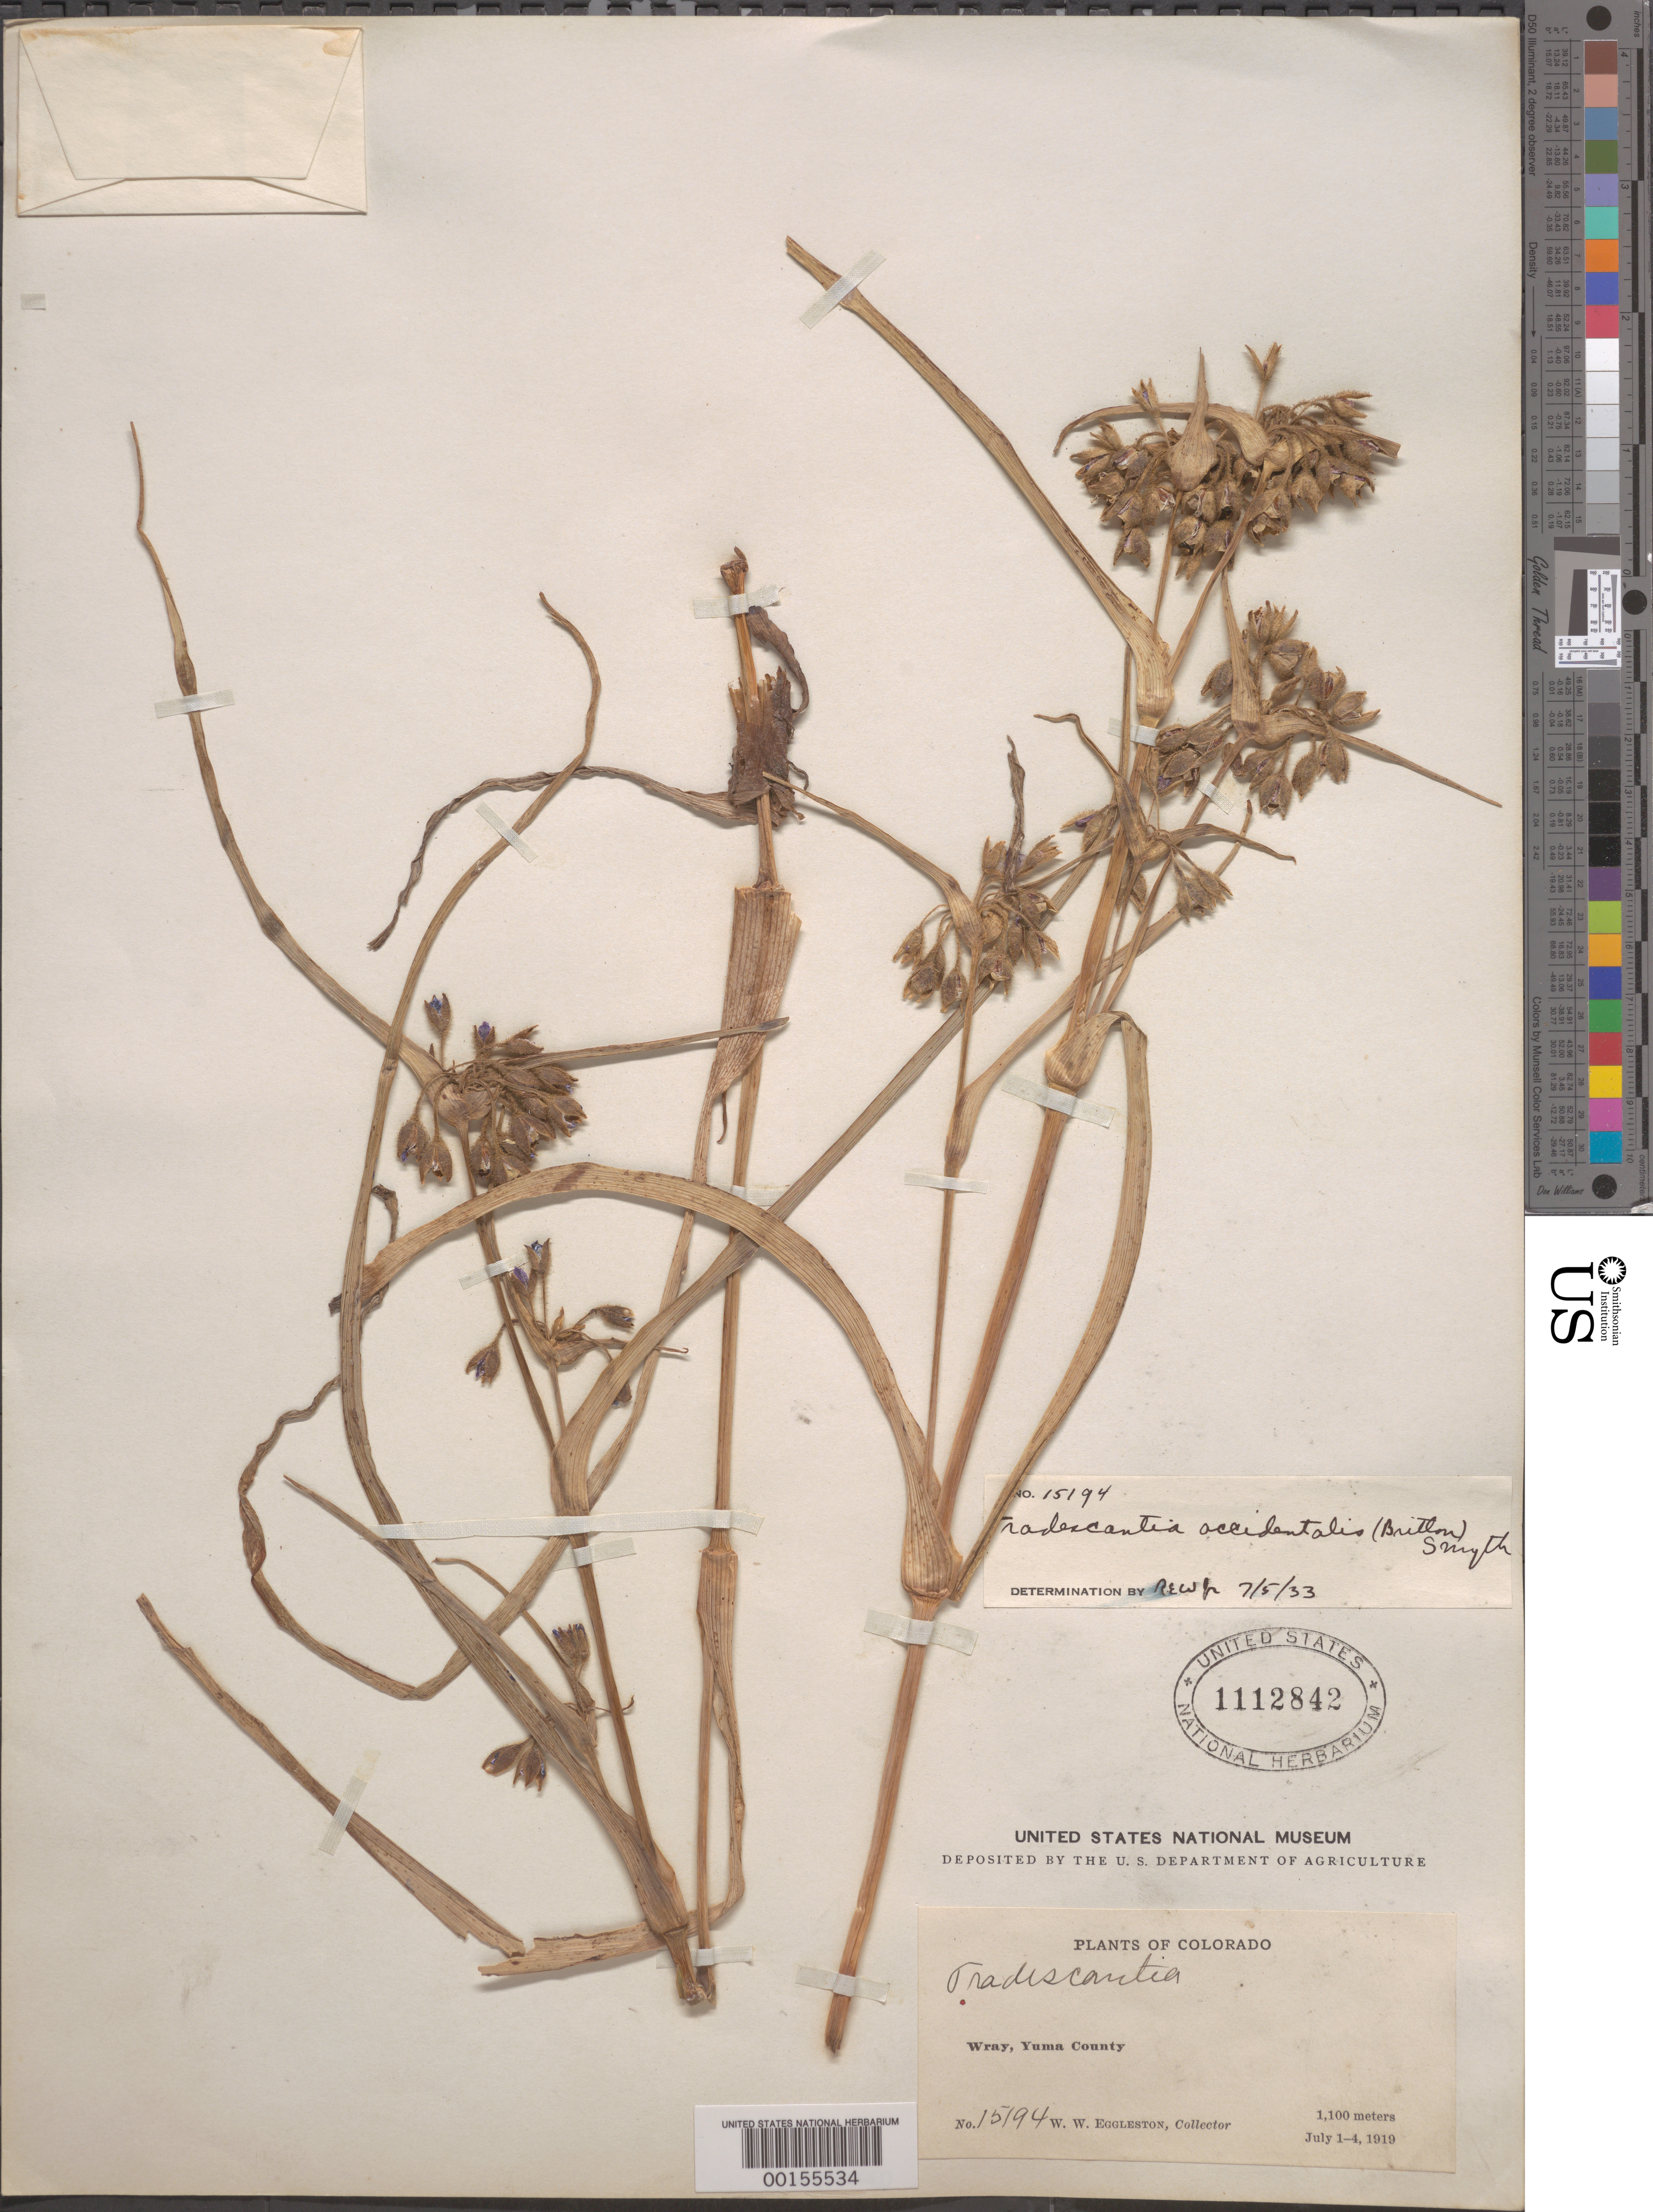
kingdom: Plantae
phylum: Tracheophyta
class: Liliopsida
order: Commelinales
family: Commelinaceae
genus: Tradescantia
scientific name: Tradescantia occidentalis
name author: (Britton) Smyth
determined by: Woodward, R. E.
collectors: W. W. Eggleston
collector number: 15194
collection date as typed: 01 Jul 1919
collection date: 1919-07-01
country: United States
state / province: Colorado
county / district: Yuma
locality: Wray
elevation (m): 1100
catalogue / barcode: US 1112842